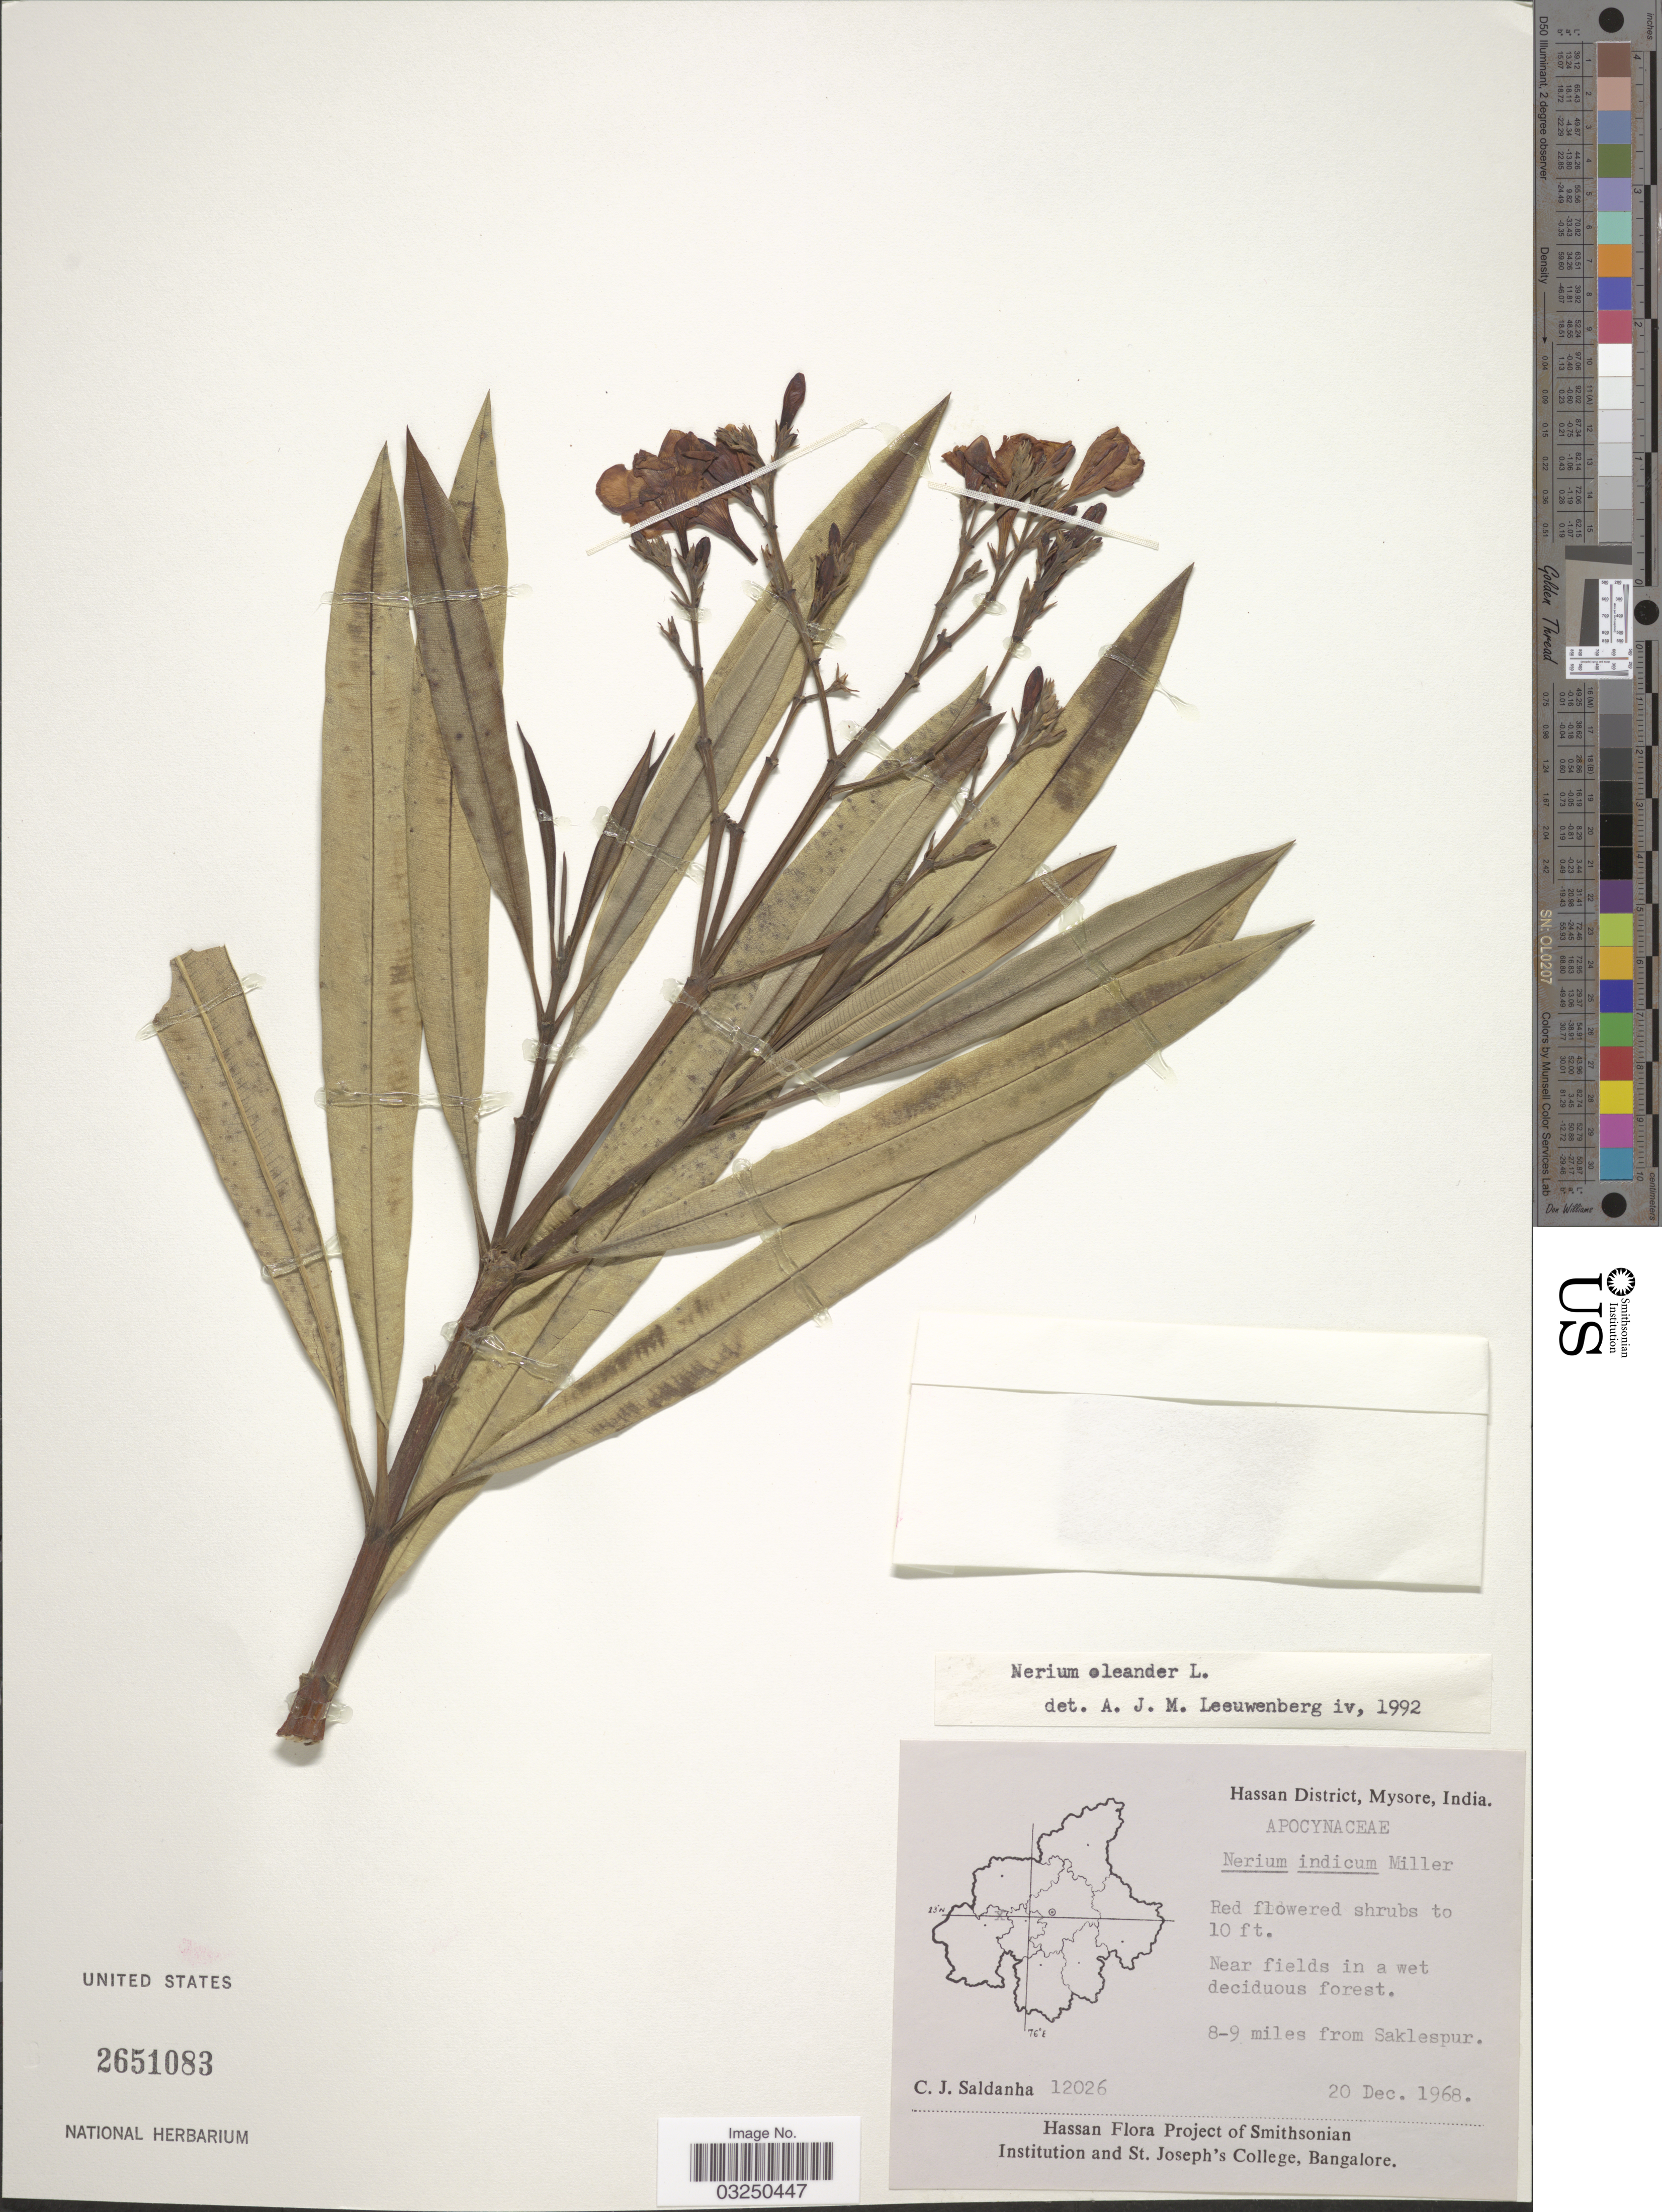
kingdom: Plantae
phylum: Tracheophyta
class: Magnoliopsida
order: Gentianales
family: Apocynaceae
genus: Nerium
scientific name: Nerium oleander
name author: L.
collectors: C. J. Saldanha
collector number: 12026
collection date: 1968-12-20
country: India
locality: Hassan District, Mysore. 8-9 miles from Saklespur.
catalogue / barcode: US 2651083